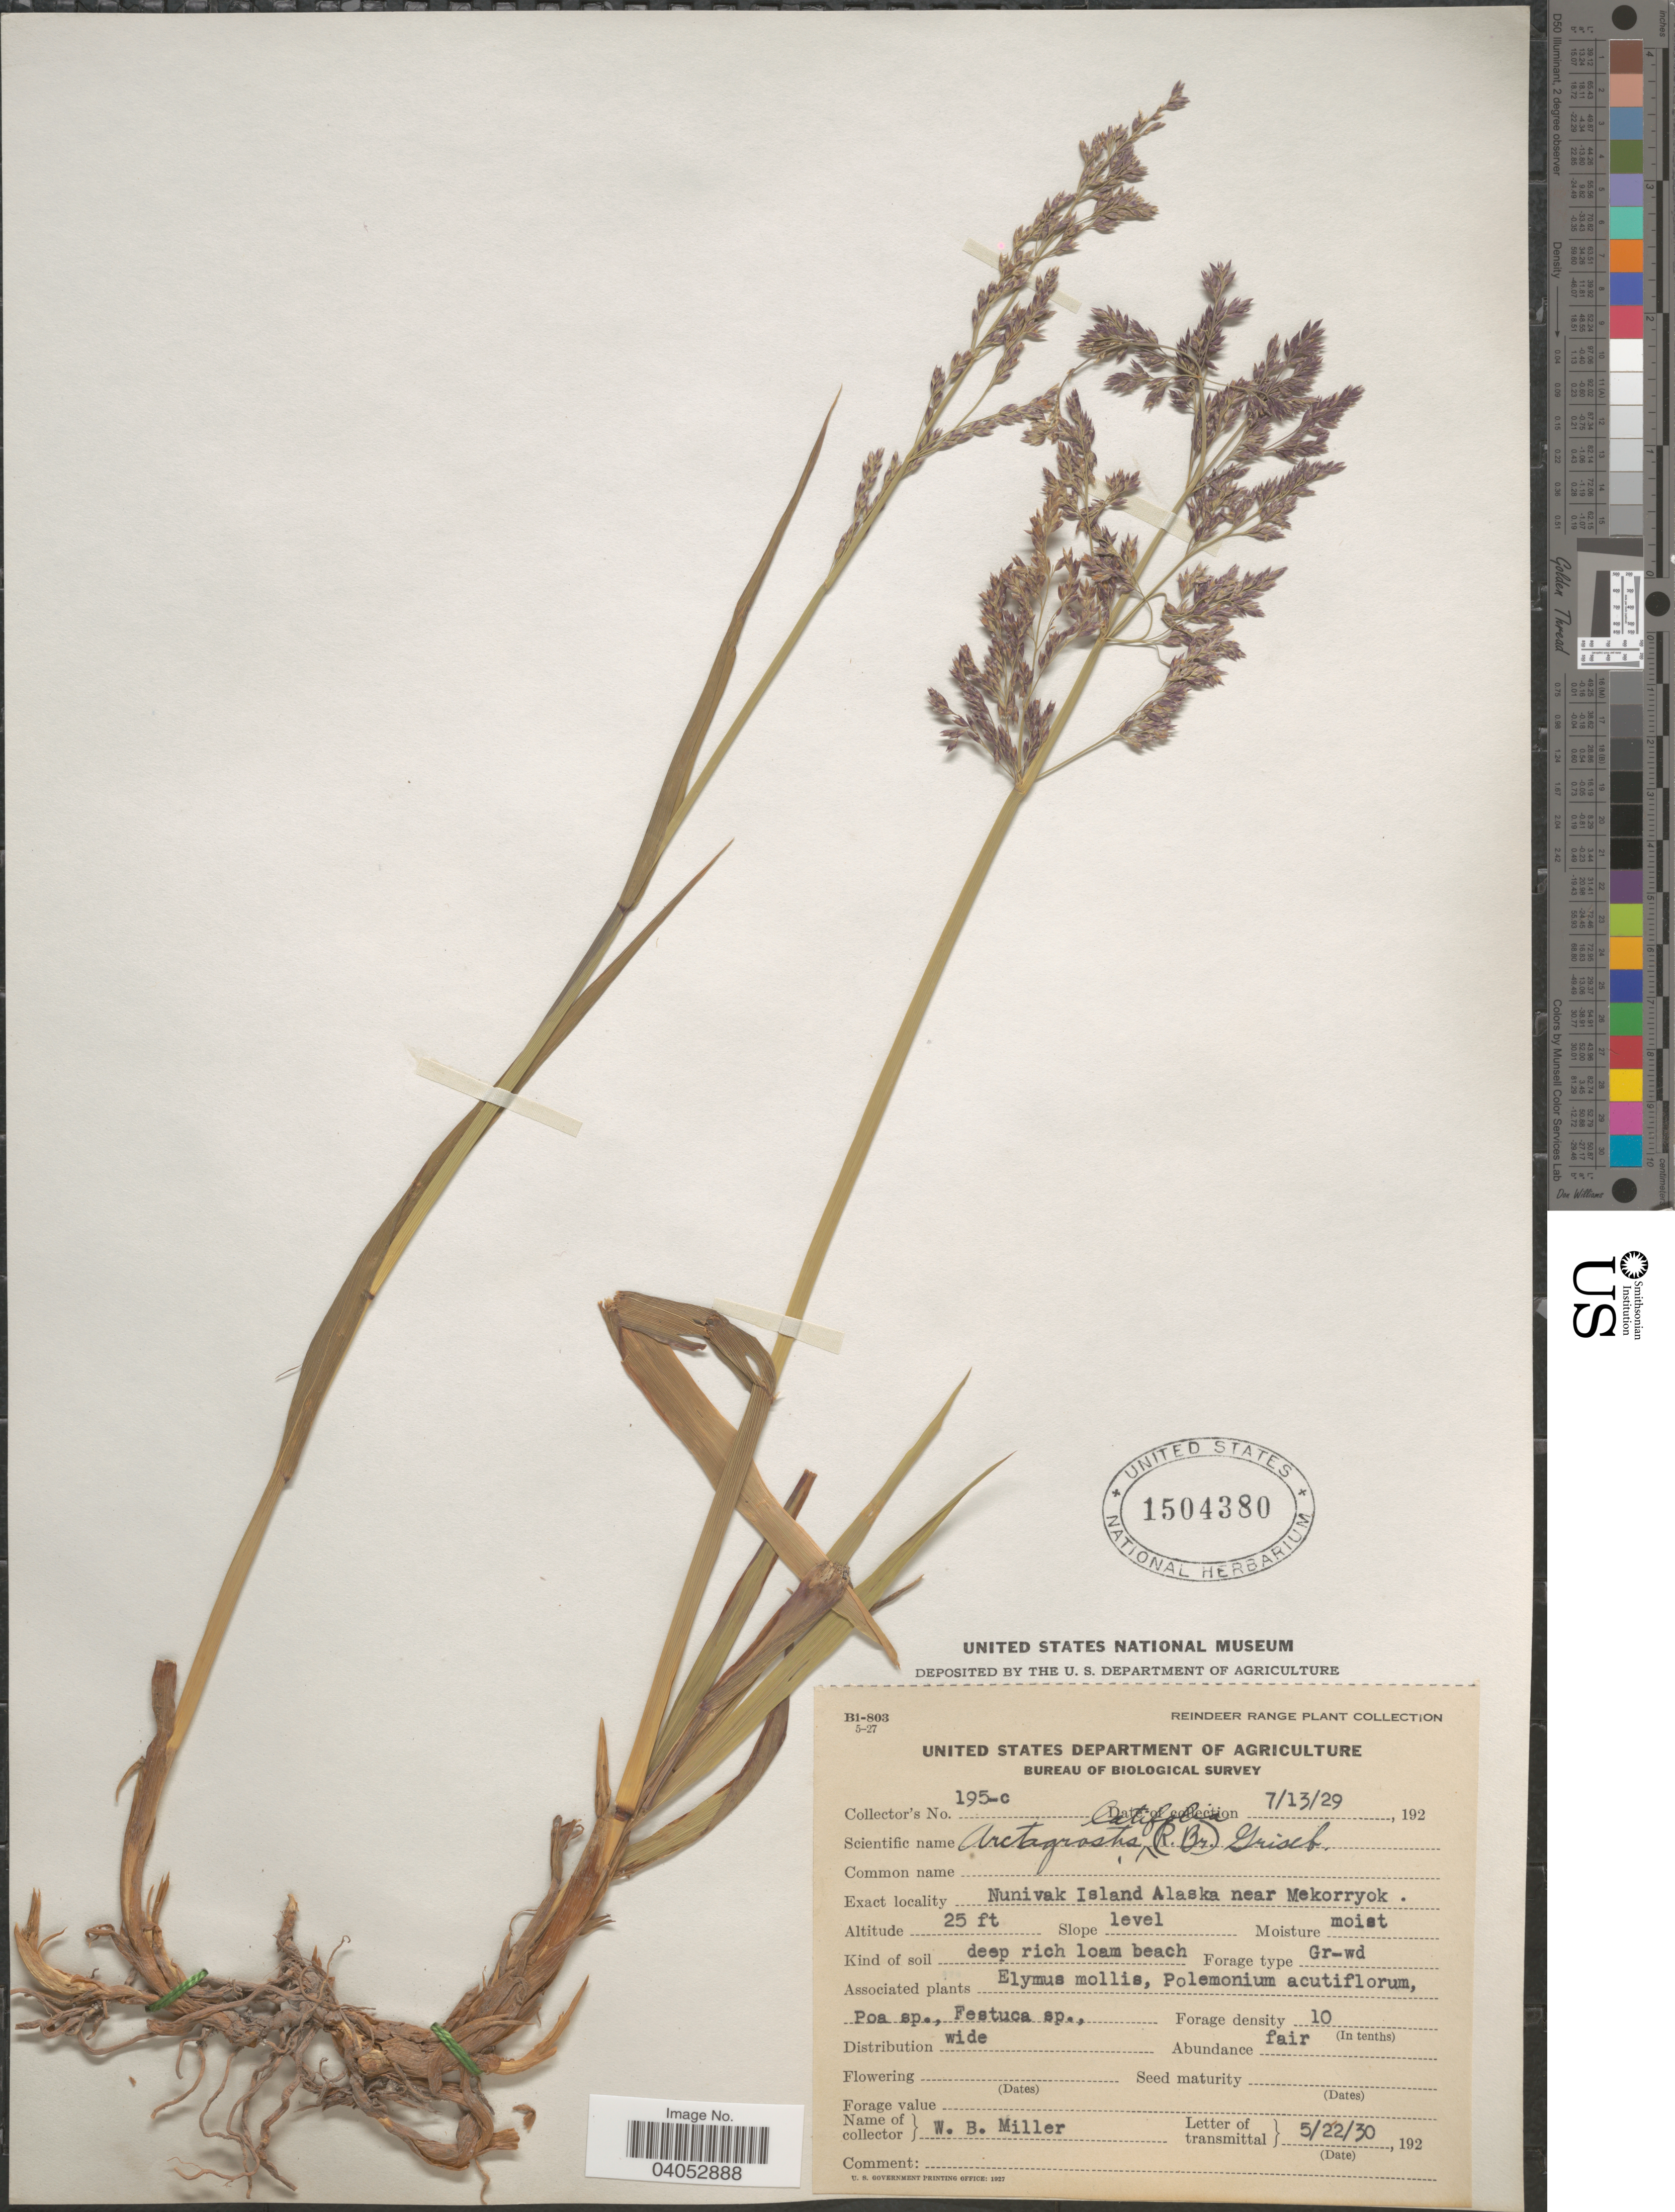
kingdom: Plantae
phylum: Tracheophyta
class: Liliopsida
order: Poales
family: Poaceae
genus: Arctagrostis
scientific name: Arctagrostis latifolia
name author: (R. Br.) Griseb.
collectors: W. Miller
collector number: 195-c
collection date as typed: Transcribed d/m/y: 13/7/29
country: United States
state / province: Alaska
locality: Nunivak Island near Mekorryok.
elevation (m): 8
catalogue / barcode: US 1504380